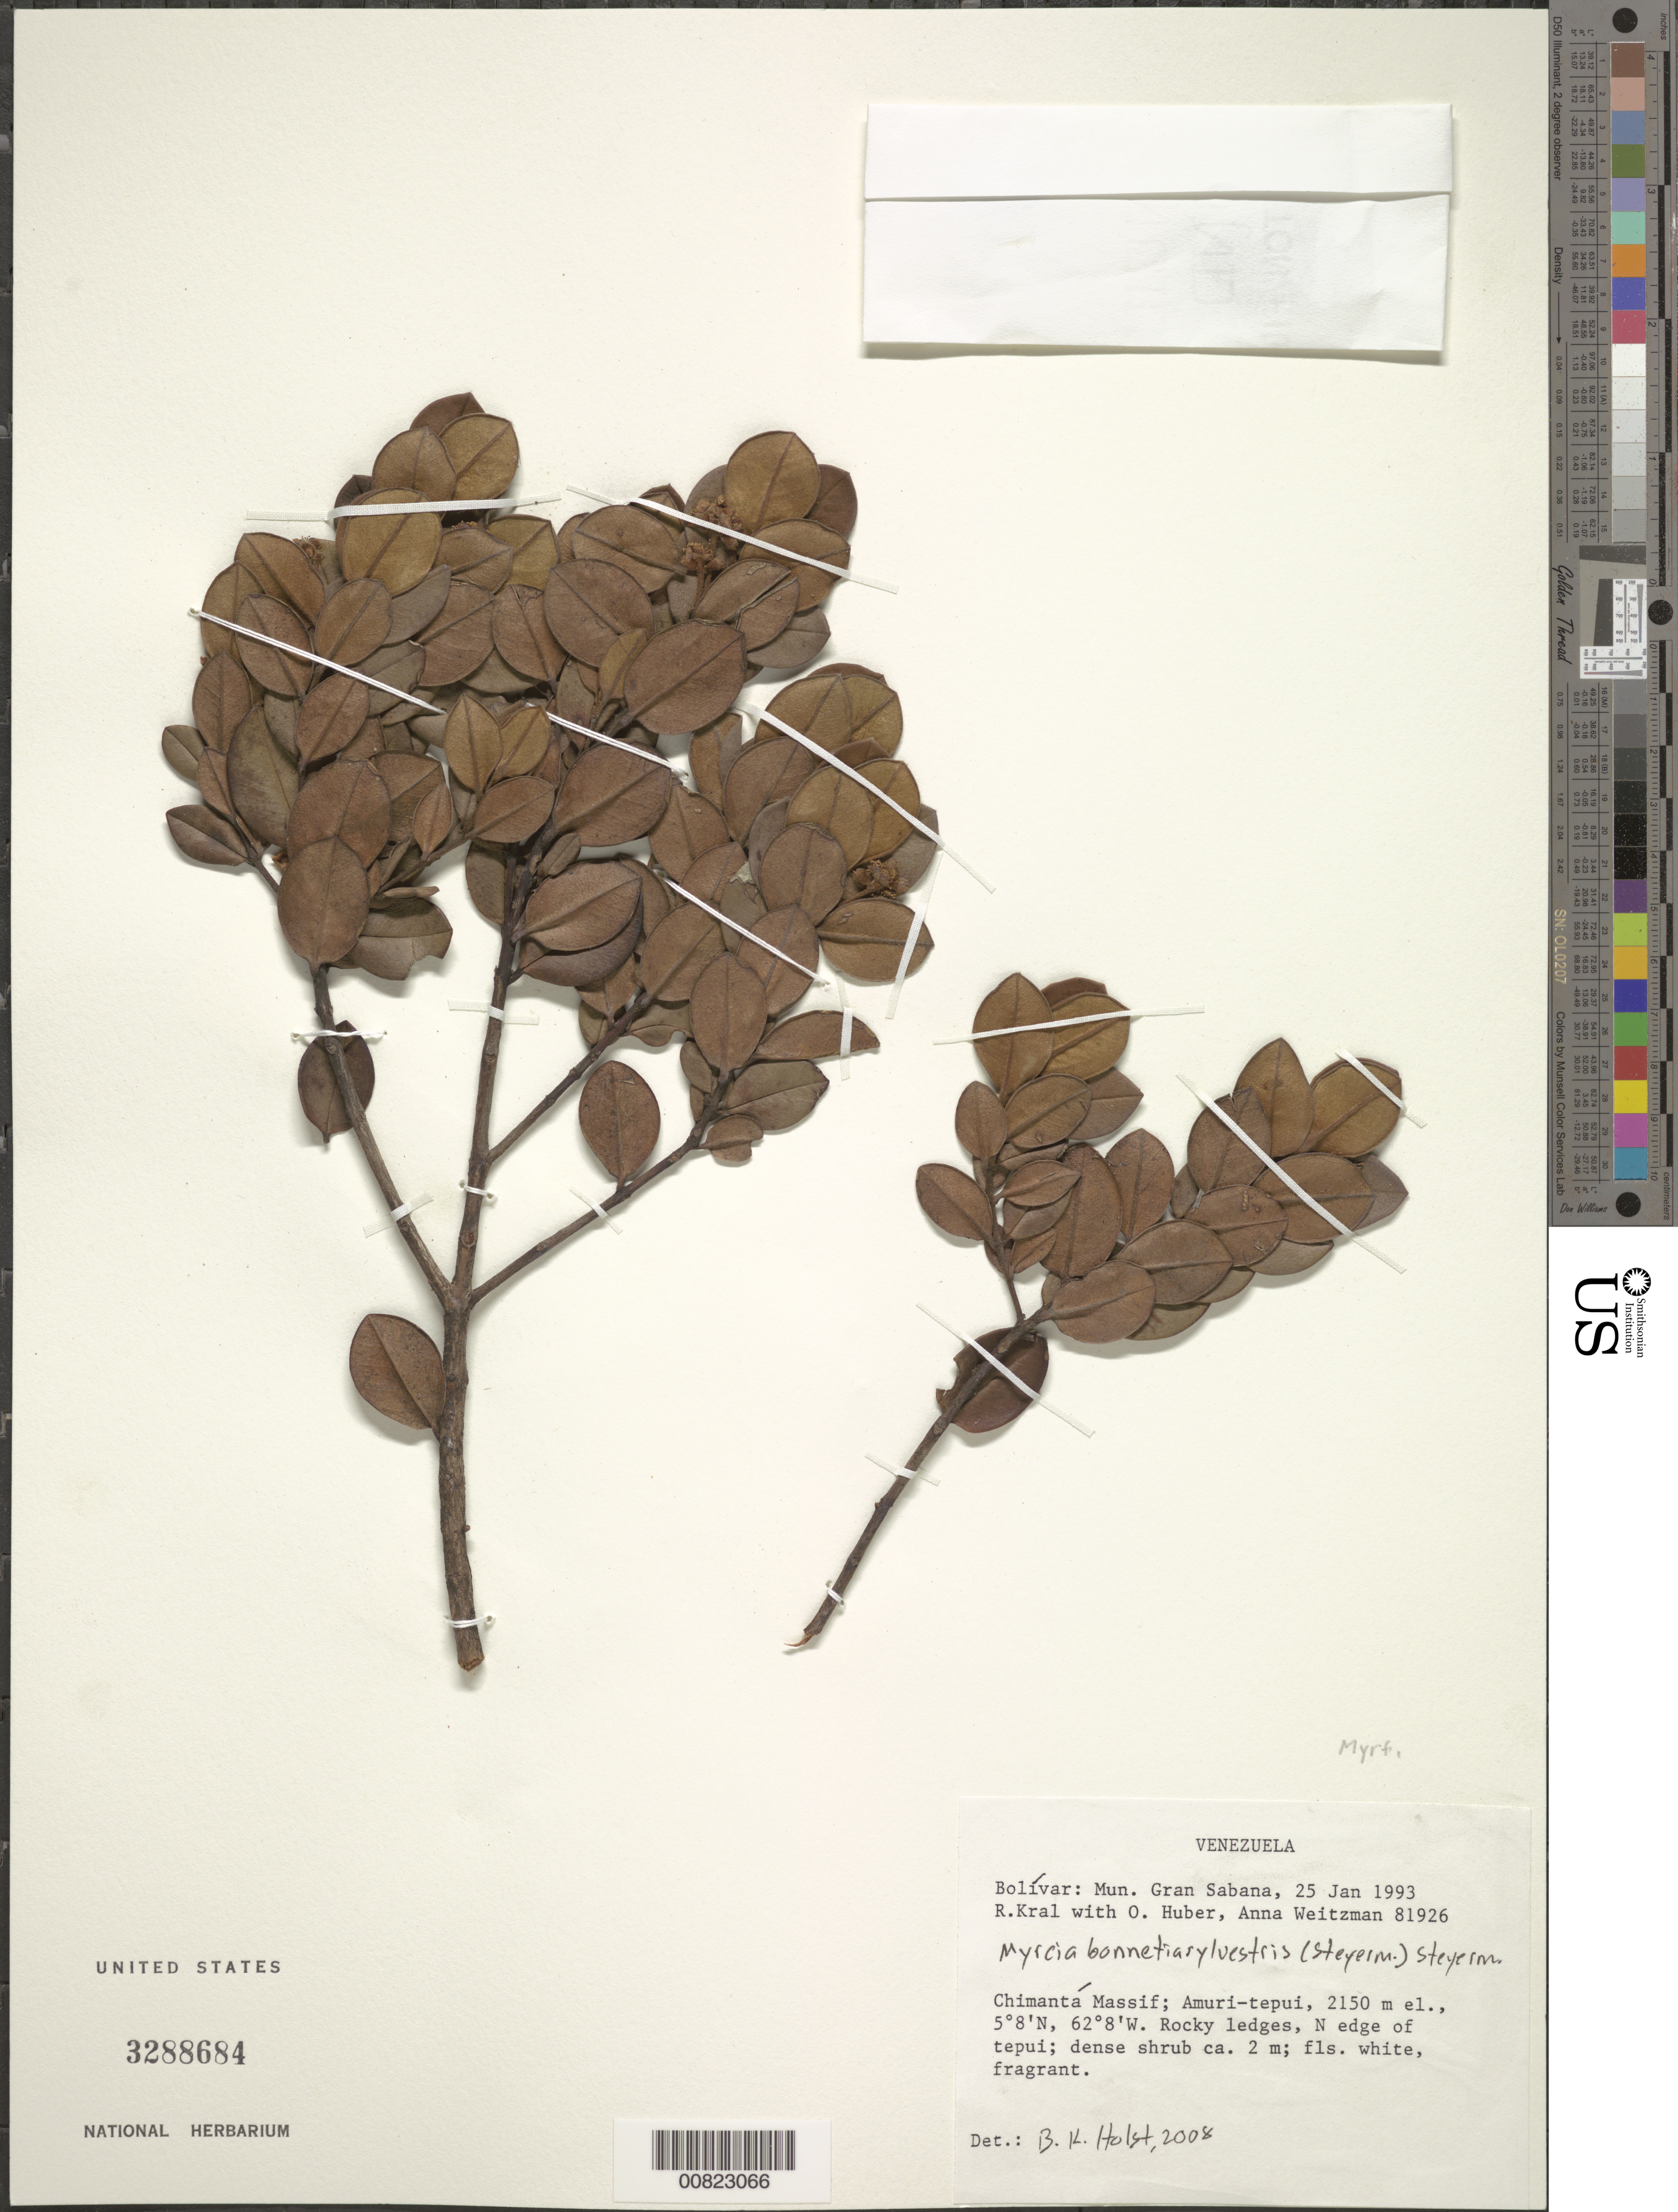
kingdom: Plantae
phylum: Tracheophyta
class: Magnoliopsida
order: Myrtales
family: Myrtaceae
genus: Myrcia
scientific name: Myrcia bonnetiasylvestris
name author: (Steyerm.) Steyerm.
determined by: Holst, Bruce K.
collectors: R. Kral, O. Huber & A. L. Weitzman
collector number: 81926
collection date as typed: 25-Jan-93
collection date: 1993-01-25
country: Venezuela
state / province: Bolívar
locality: Mun. Gran Sabana, Chimantá Massif, Amuri-tepuí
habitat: Rocky ledges, N edge of tepui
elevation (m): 2150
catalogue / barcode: US 3288684